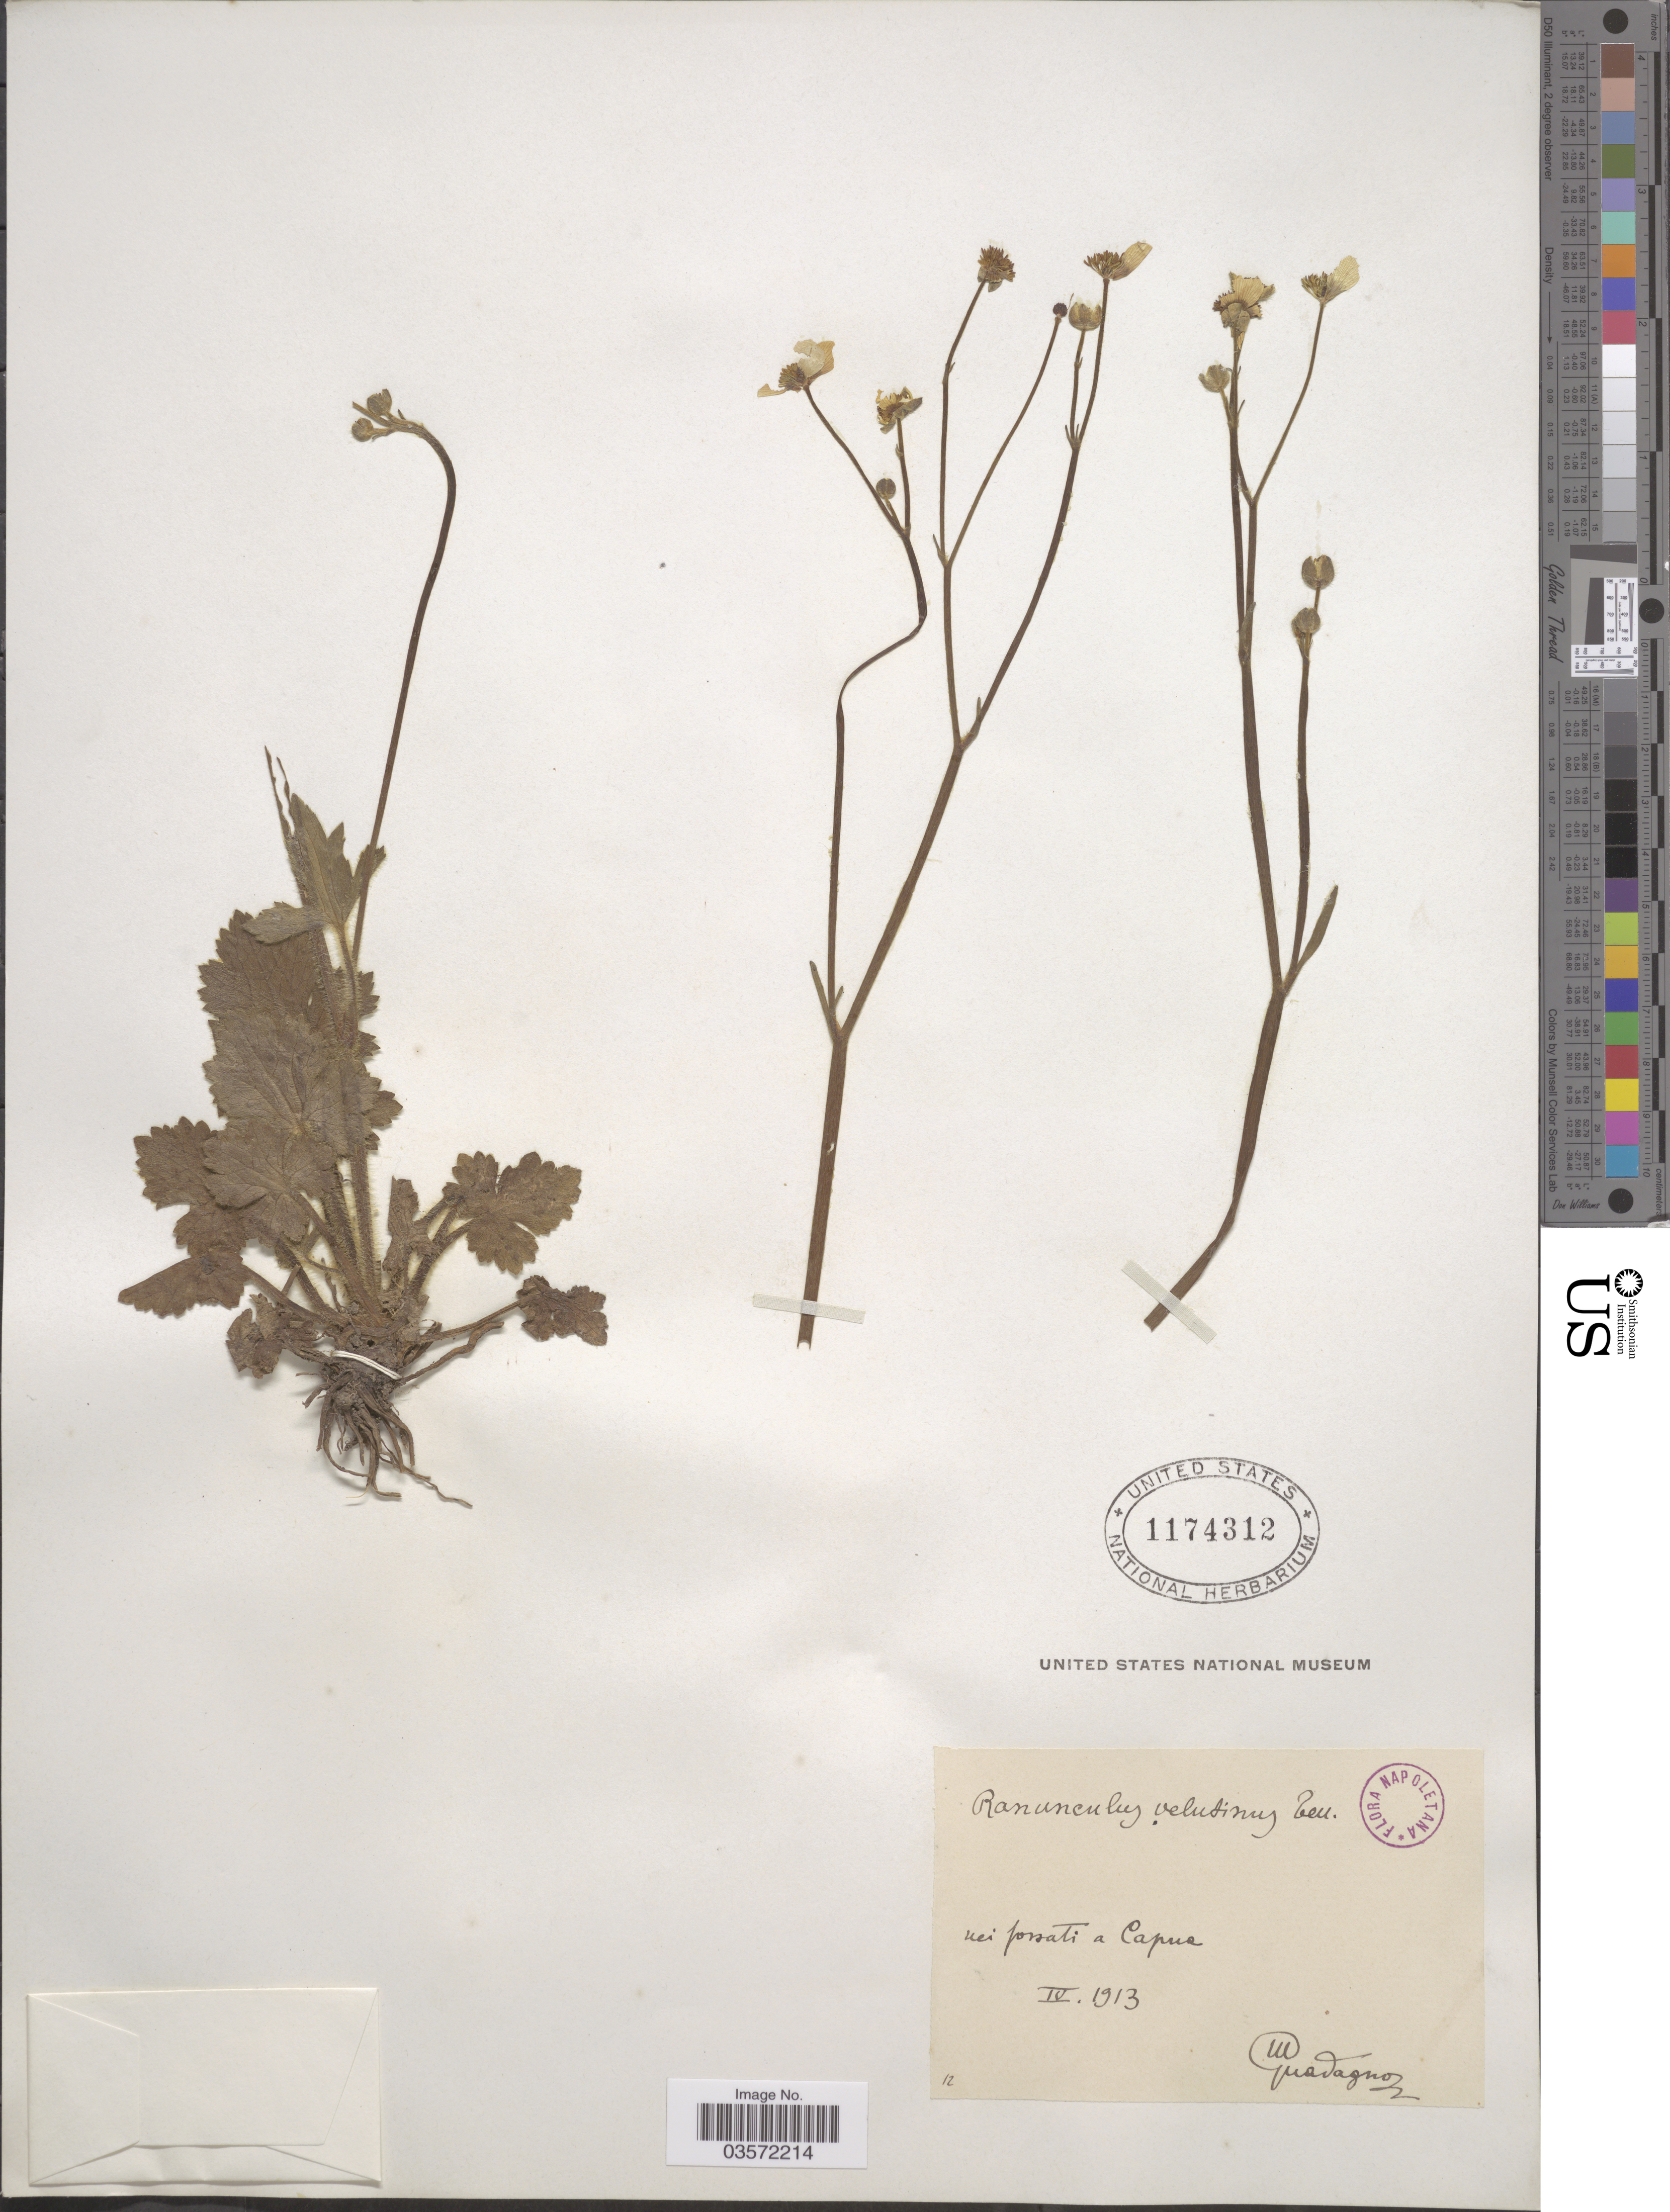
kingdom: Plantae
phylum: Tracheophyta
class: Magnoliopsida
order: Ranunculales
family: Ranunculaceae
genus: Ranunculus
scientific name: Ranunculus velutinus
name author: Ten.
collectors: G. Guadagno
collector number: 12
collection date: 1913-04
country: Italy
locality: Nei fossati a Capua.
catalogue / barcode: US 1174312